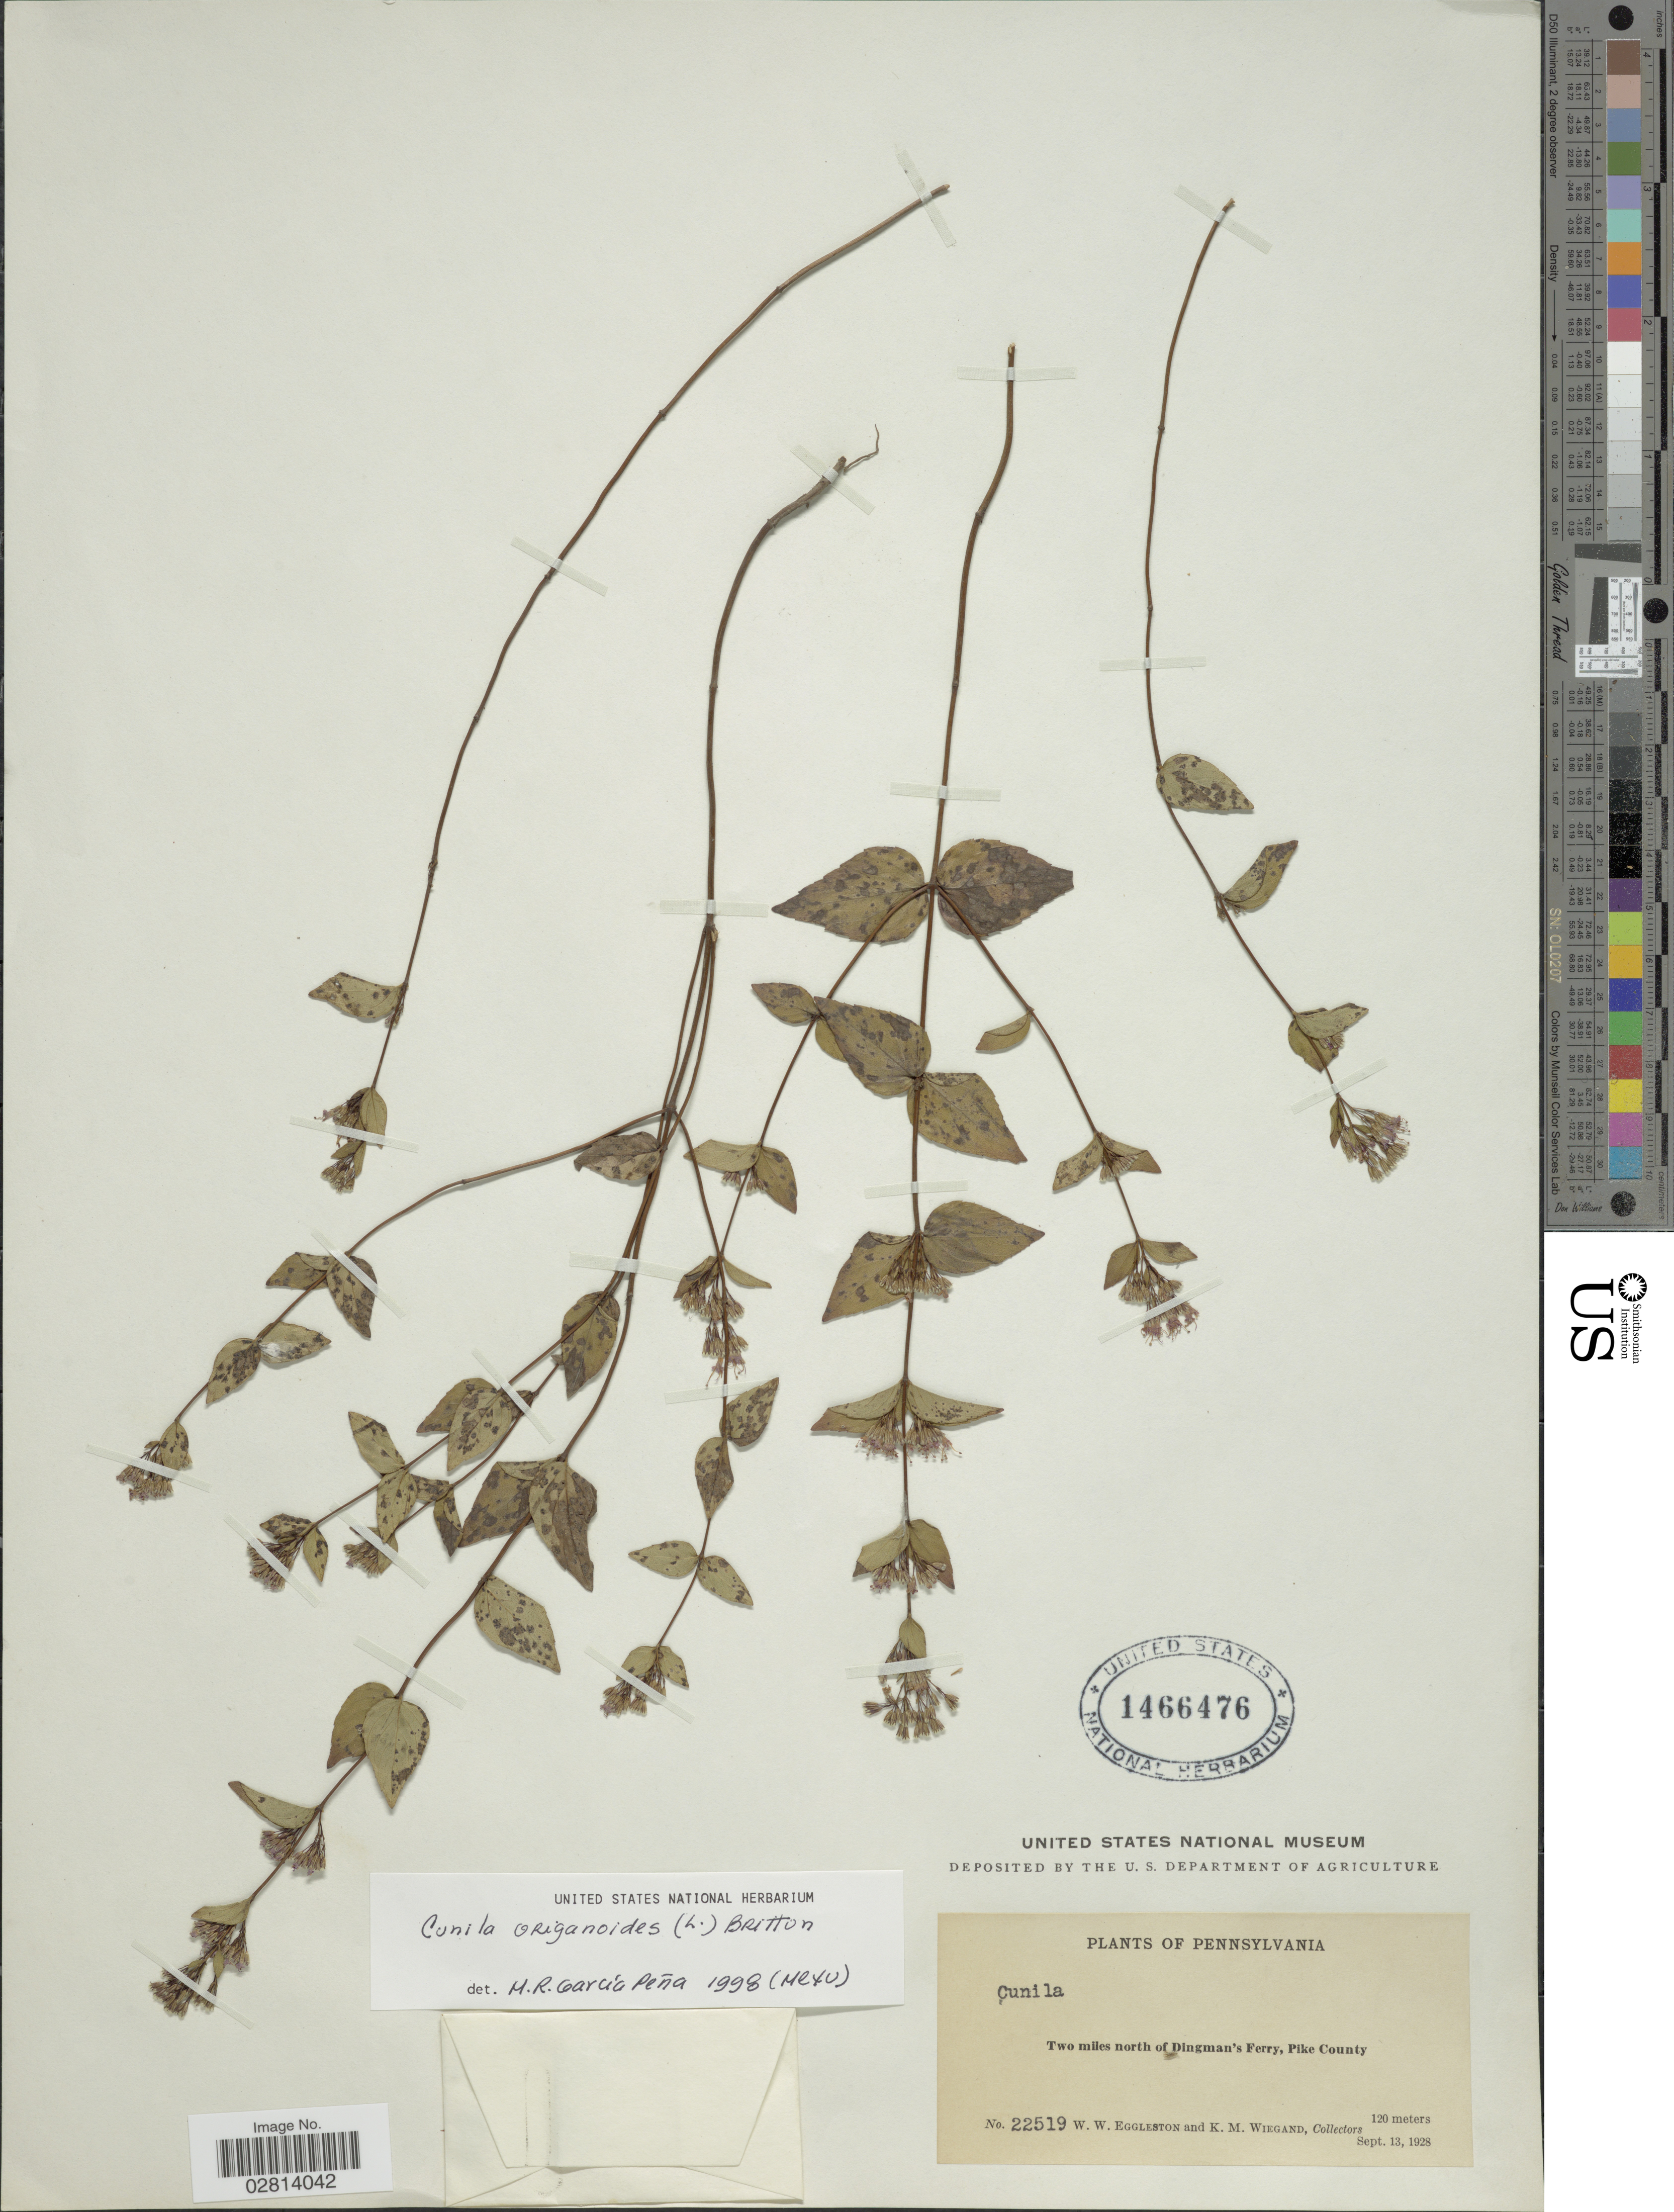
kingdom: Plantae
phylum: Tracheophyta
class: Magnoliopsida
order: Lamiales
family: Lamiaceae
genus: Cunila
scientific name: Cunila origanoides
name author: (L.) Britton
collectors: W. W. Eggleston & K. M. Wiegand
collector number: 22519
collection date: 1928-09-13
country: United States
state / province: Pennsylvania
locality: Two miles north of Dingman's Ferry, Pike County.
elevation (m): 120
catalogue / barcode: US 1466476